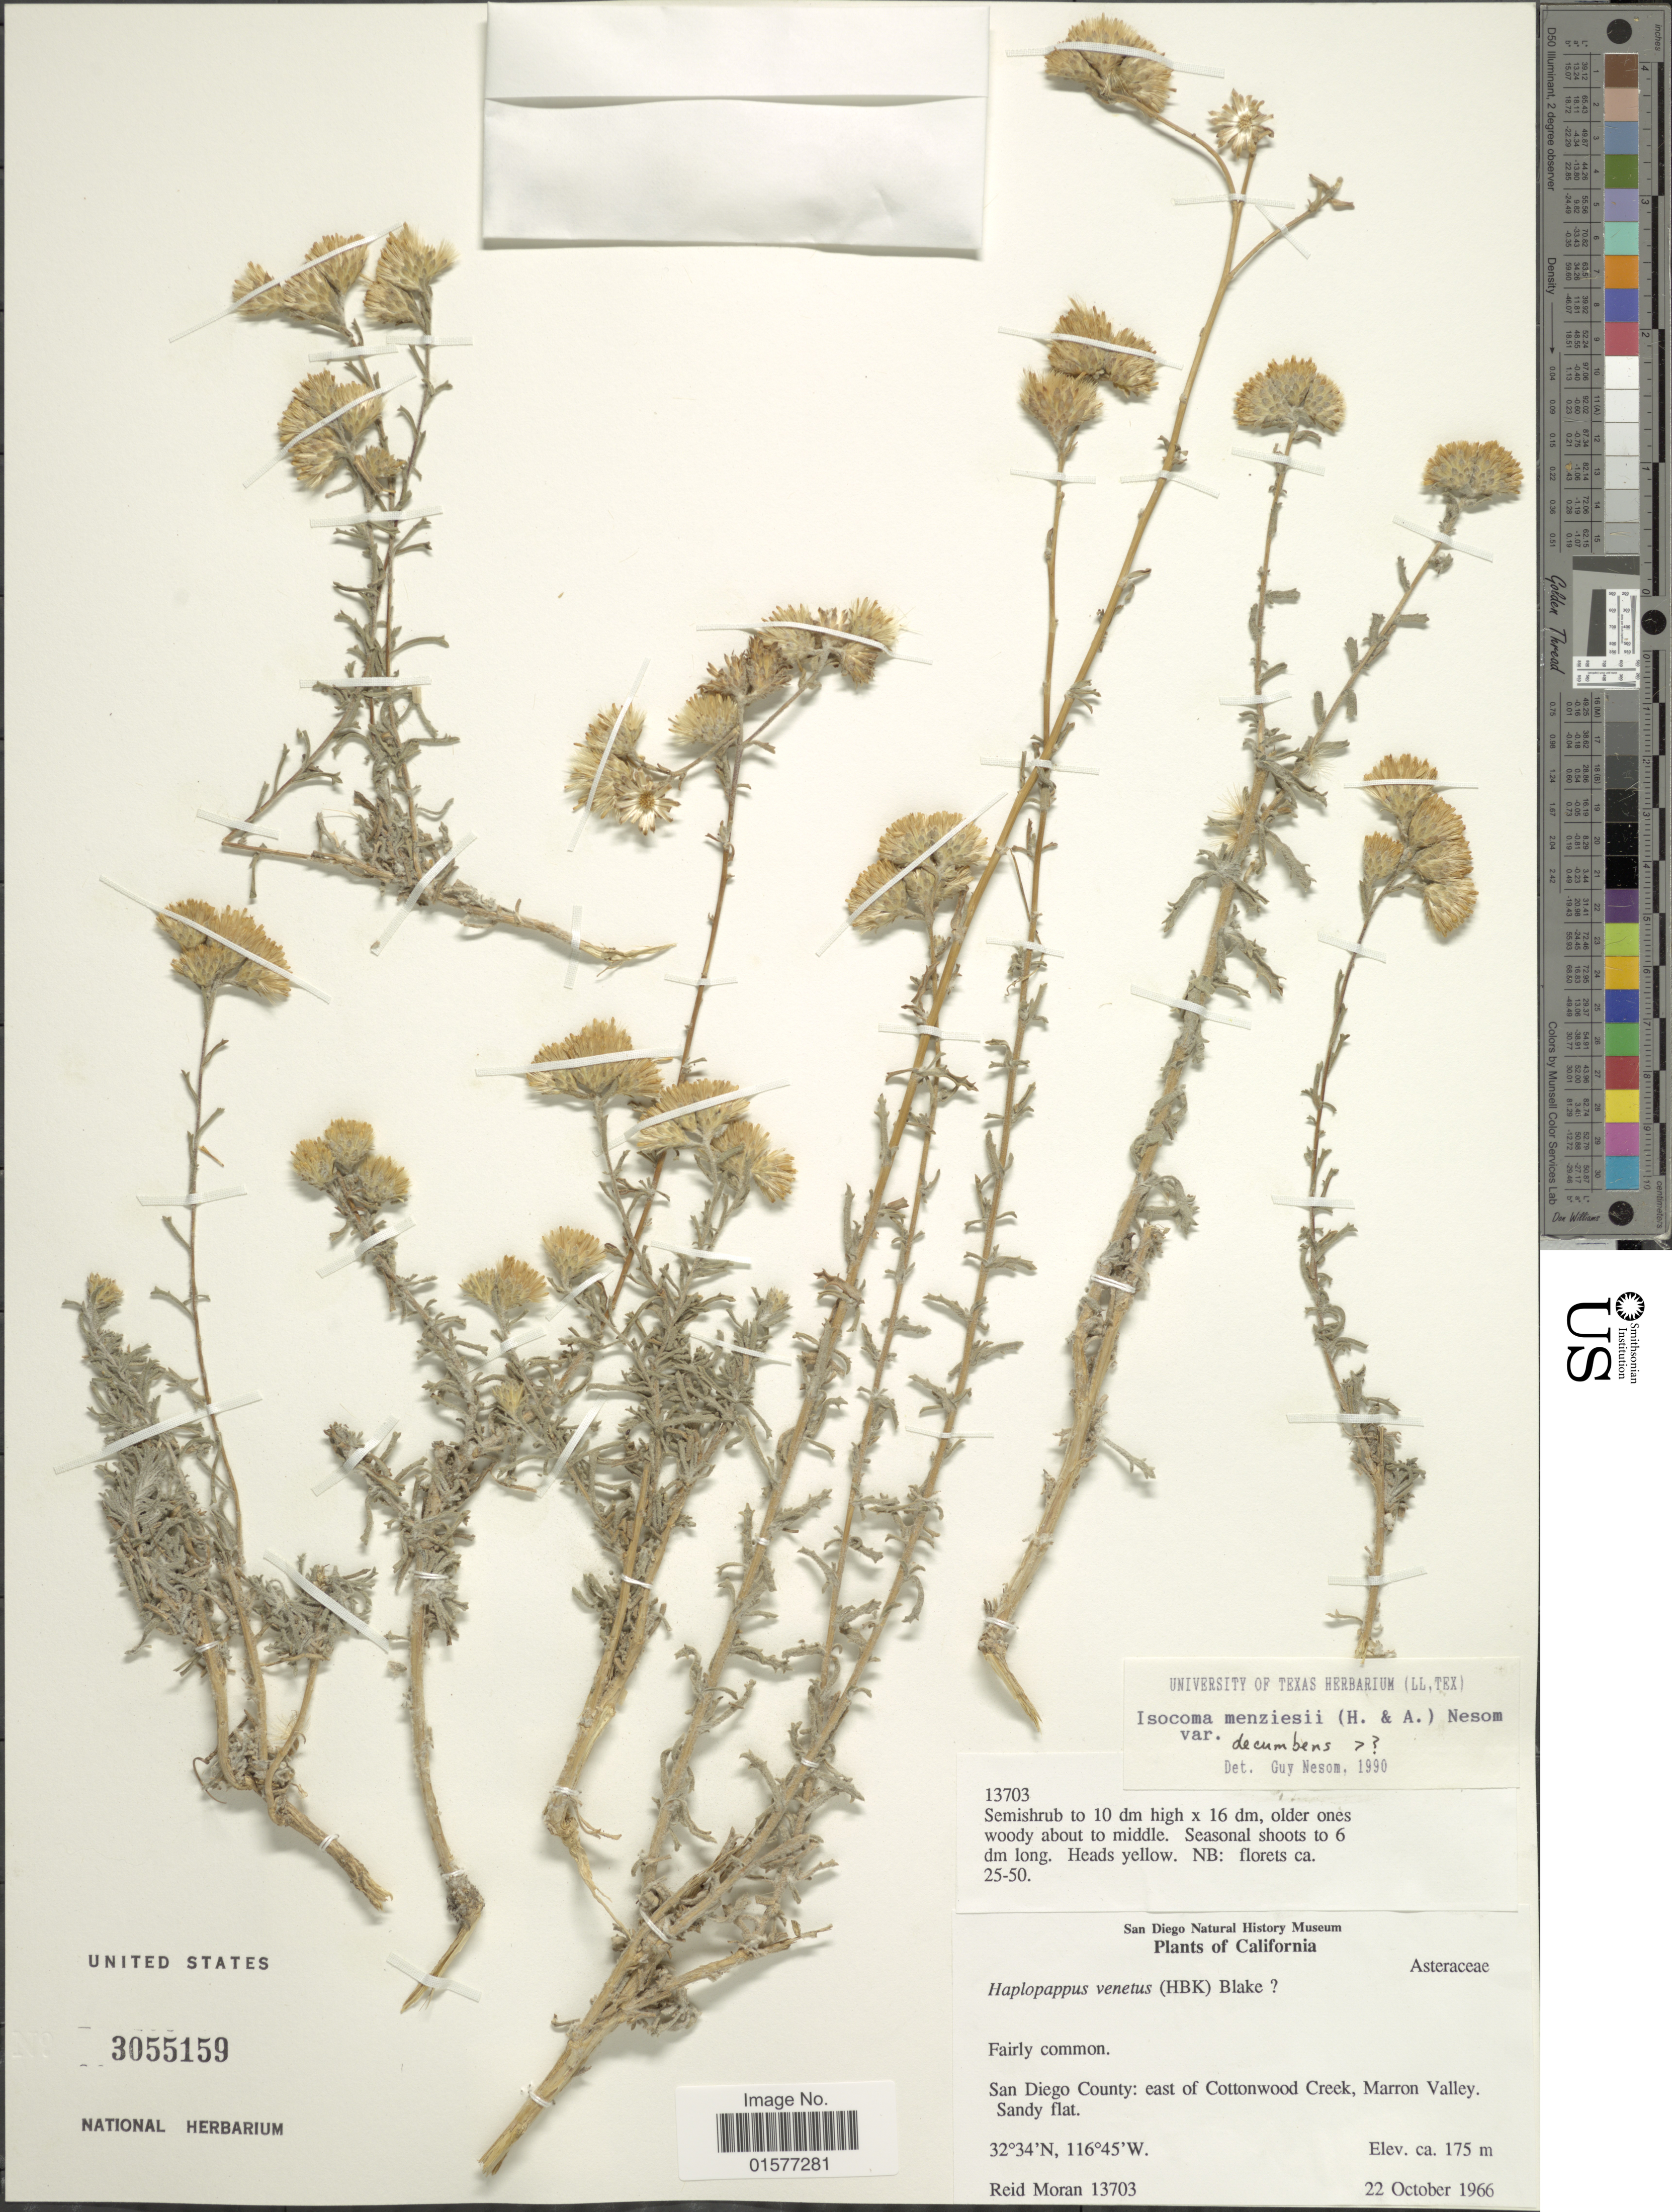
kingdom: Plantae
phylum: Tracheophyta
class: Magnoliopsida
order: Asterales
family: Asteraceae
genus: Isocoma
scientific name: Isocoma menziesii var. decumbens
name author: G.L. Nesom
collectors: R. V. Moran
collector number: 13703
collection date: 1966-10-22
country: United States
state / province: California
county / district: San Diego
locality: San Diego County: east of Cottonwood Creek, Marron Valley, Sandy Flat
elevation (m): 175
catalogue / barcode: US 3055159